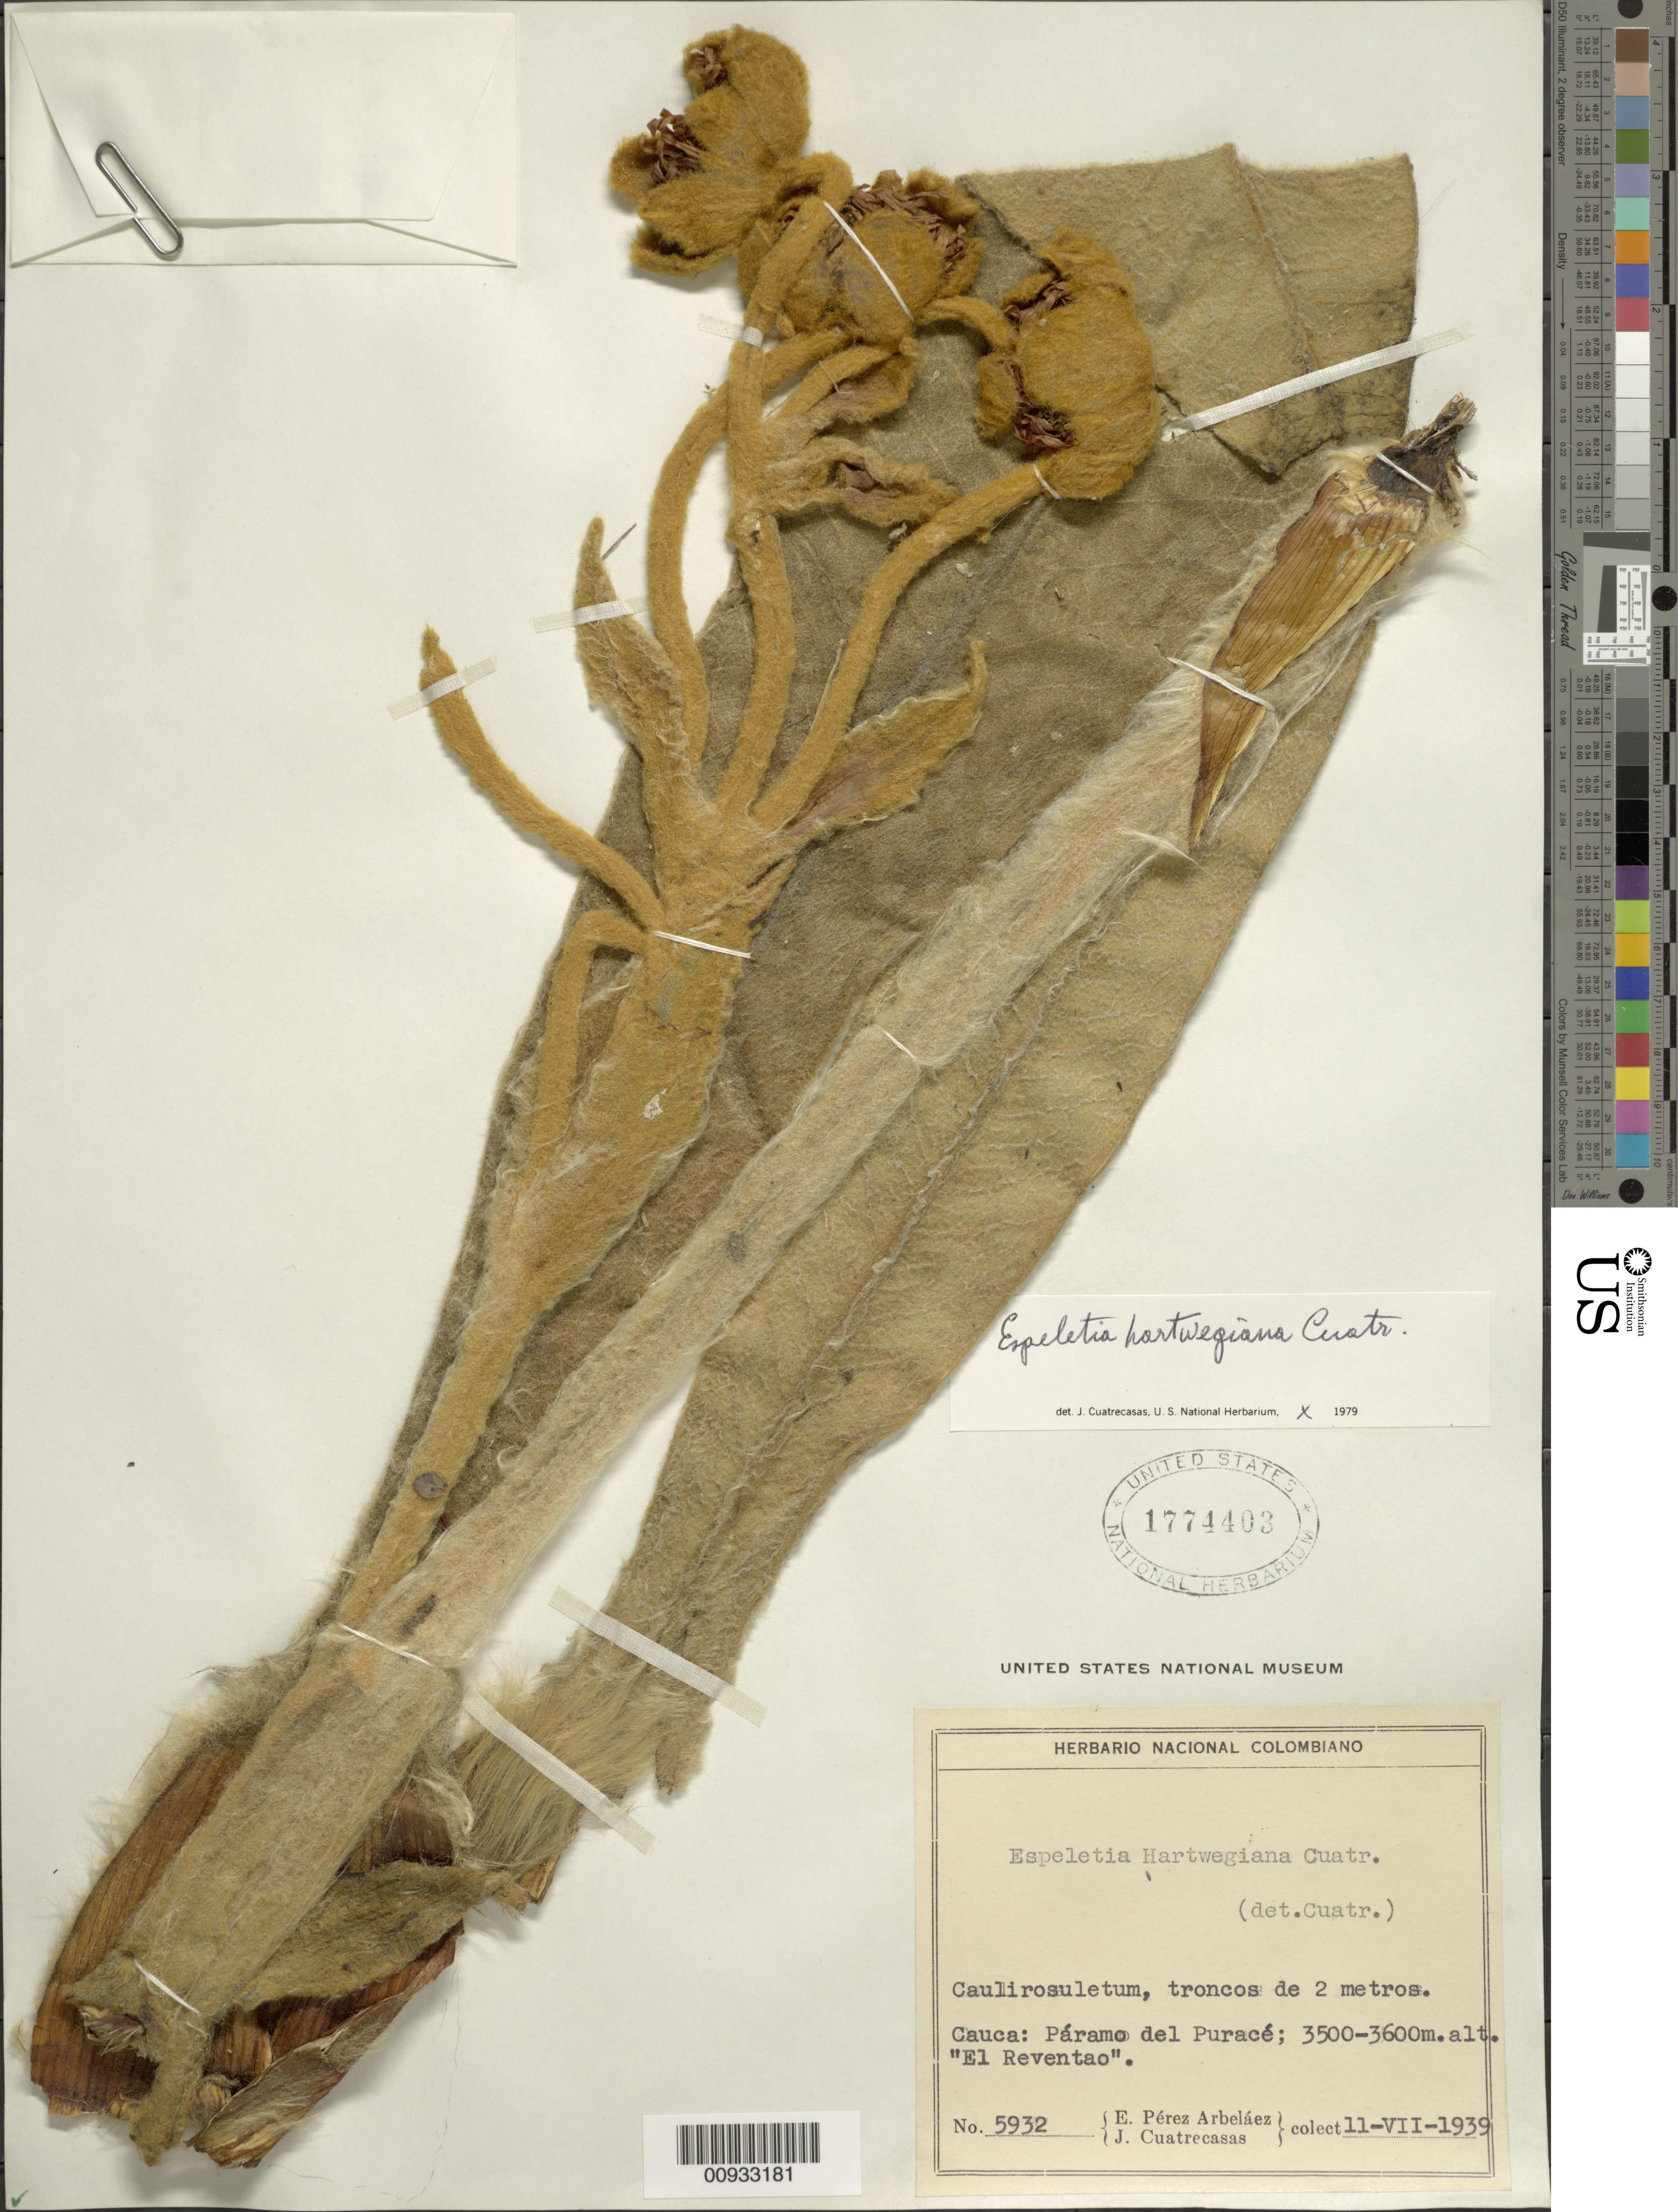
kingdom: Plantae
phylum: Tracheophyta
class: Magnoliopsida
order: Asterales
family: Asteraceae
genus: Espeletia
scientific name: Espeletia hartwegiana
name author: Sch. Bip. ex Cuatrec.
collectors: E. Pérez Arbeláez & J. Cuatrecasas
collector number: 5932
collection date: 1939-07-11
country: Colombia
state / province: Cauca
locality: Paramo del Purace, "El Reventao".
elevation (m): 3500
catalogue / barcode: US 1774403